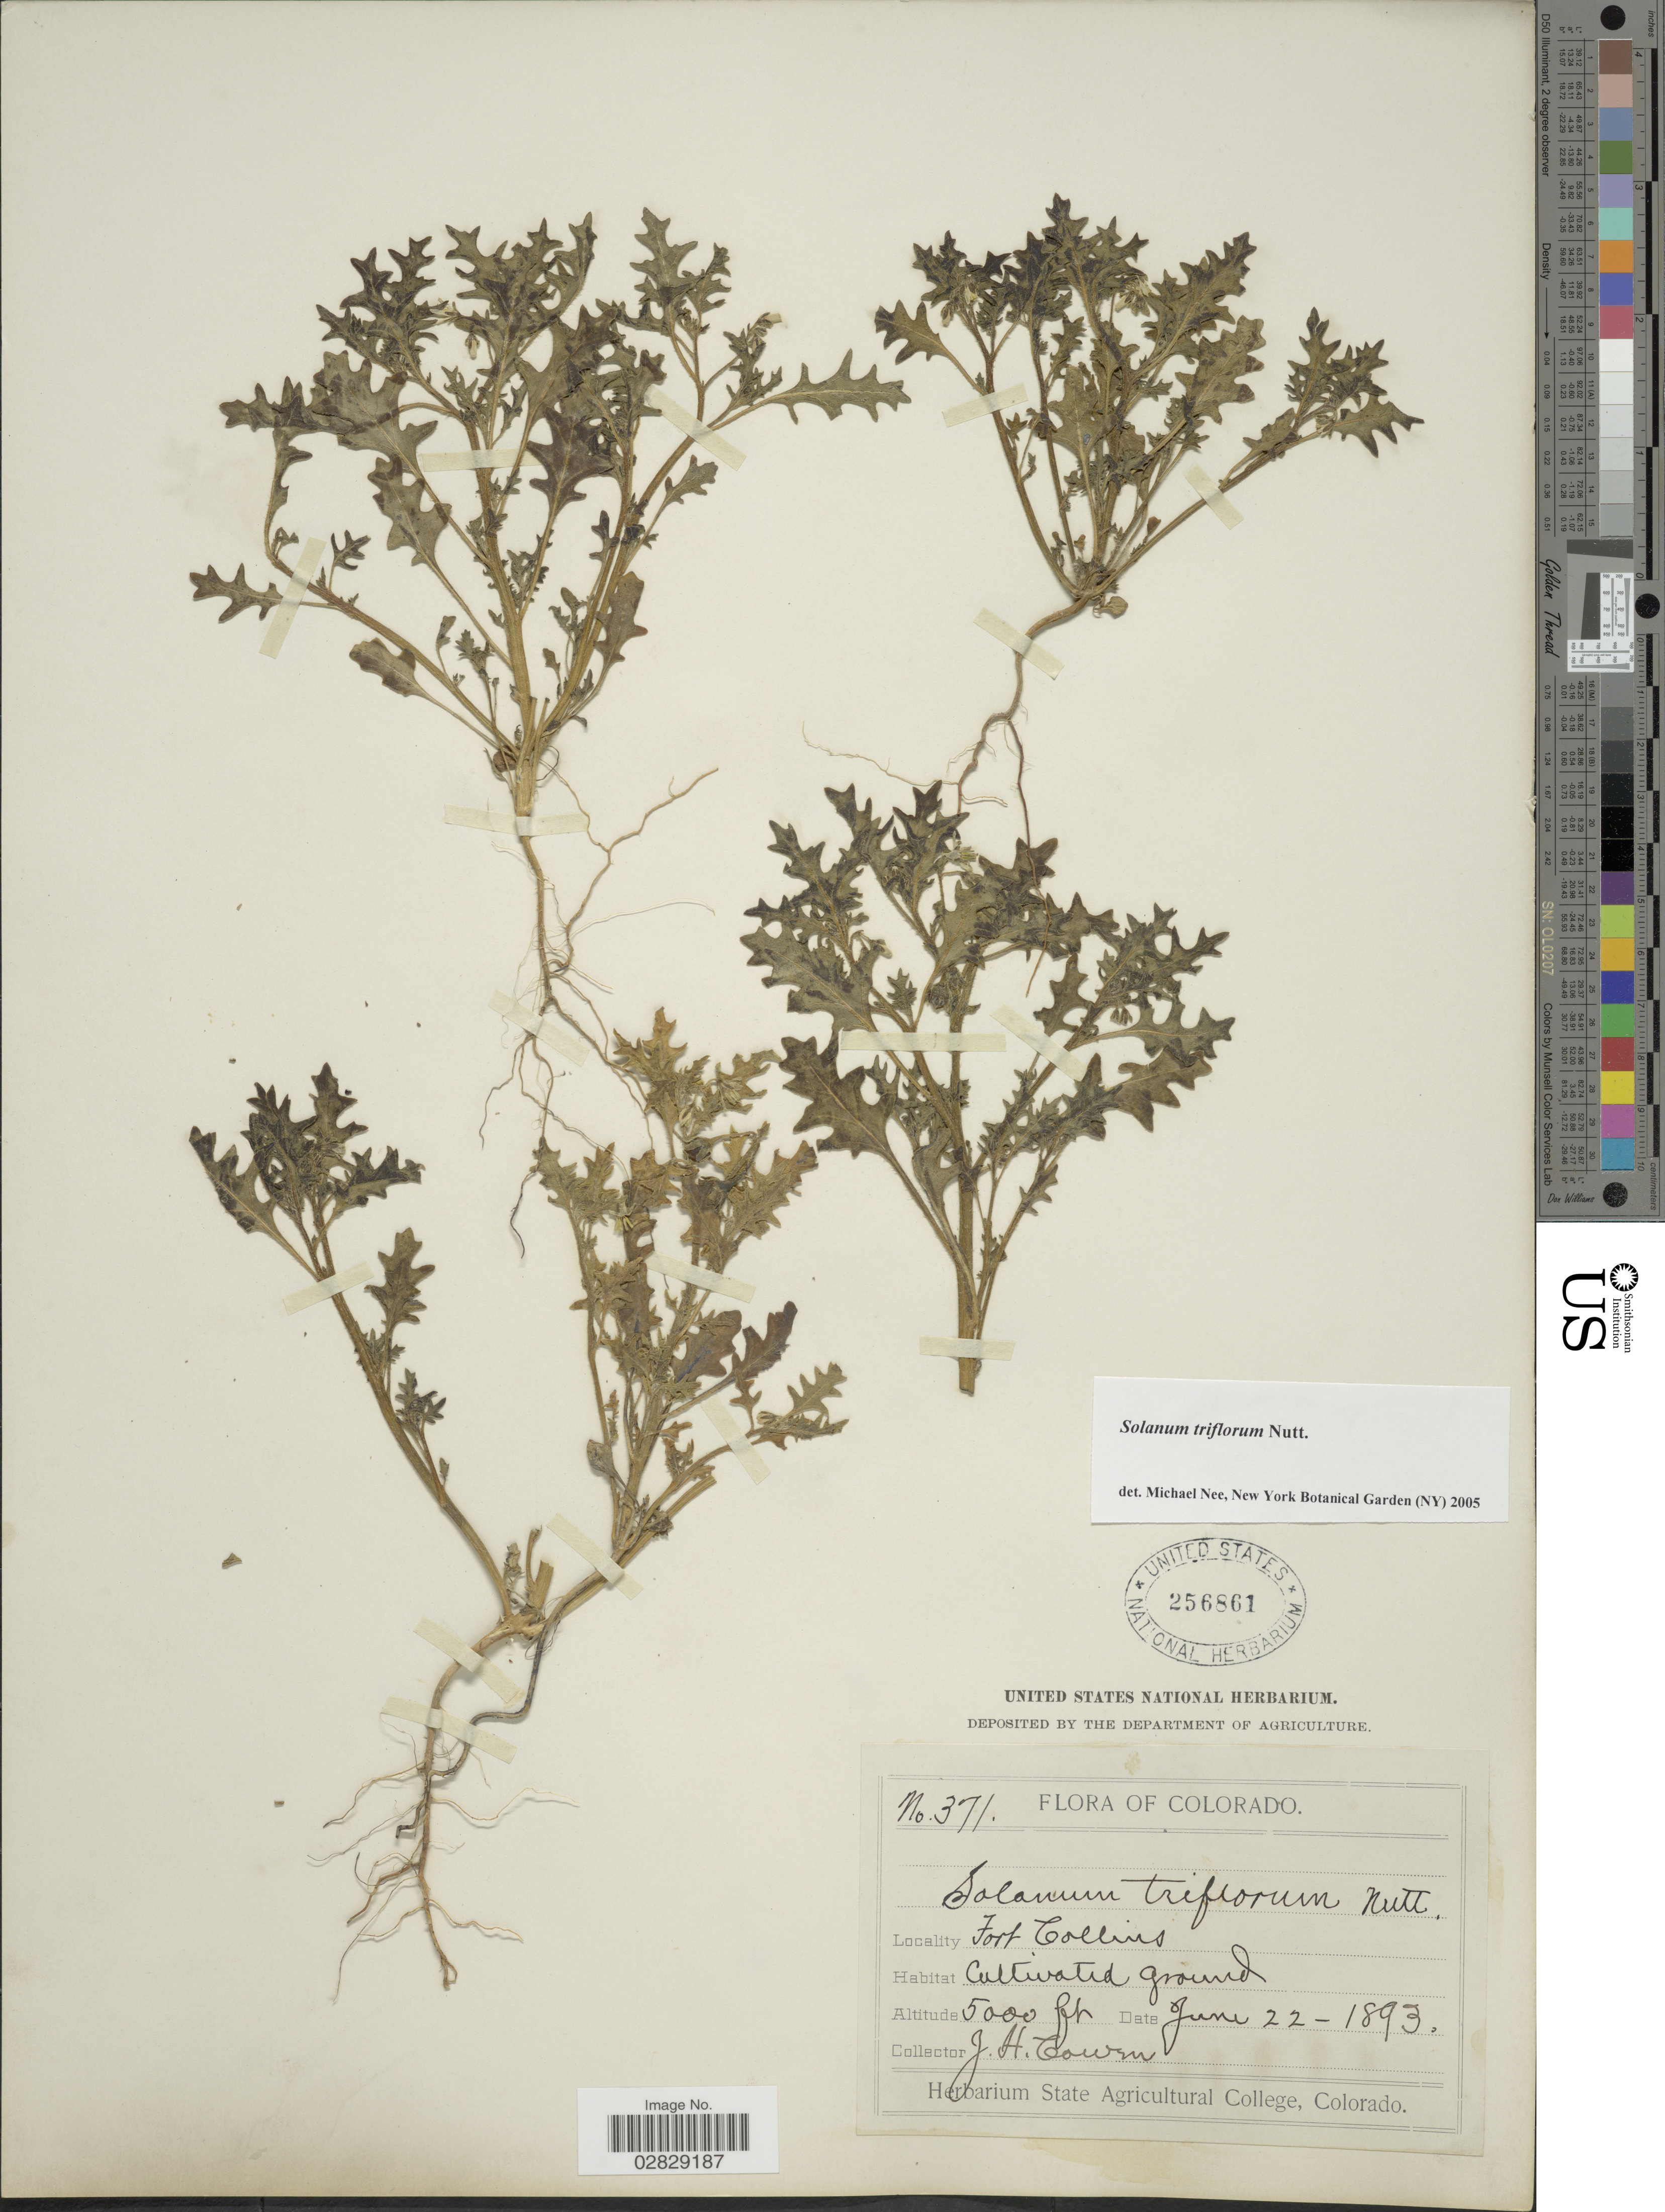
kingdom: Plantae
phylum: Tracheophyta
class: Magnoliopsida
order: Solanales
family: Solanaceae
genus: Solanum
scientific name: Solanum triflorum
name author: Nutt.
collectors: J. H. Cowen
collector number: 371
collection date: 1893-06-22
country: United States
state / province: Colorado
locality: Fort Collins.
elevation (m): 1524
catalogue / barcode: US 256861